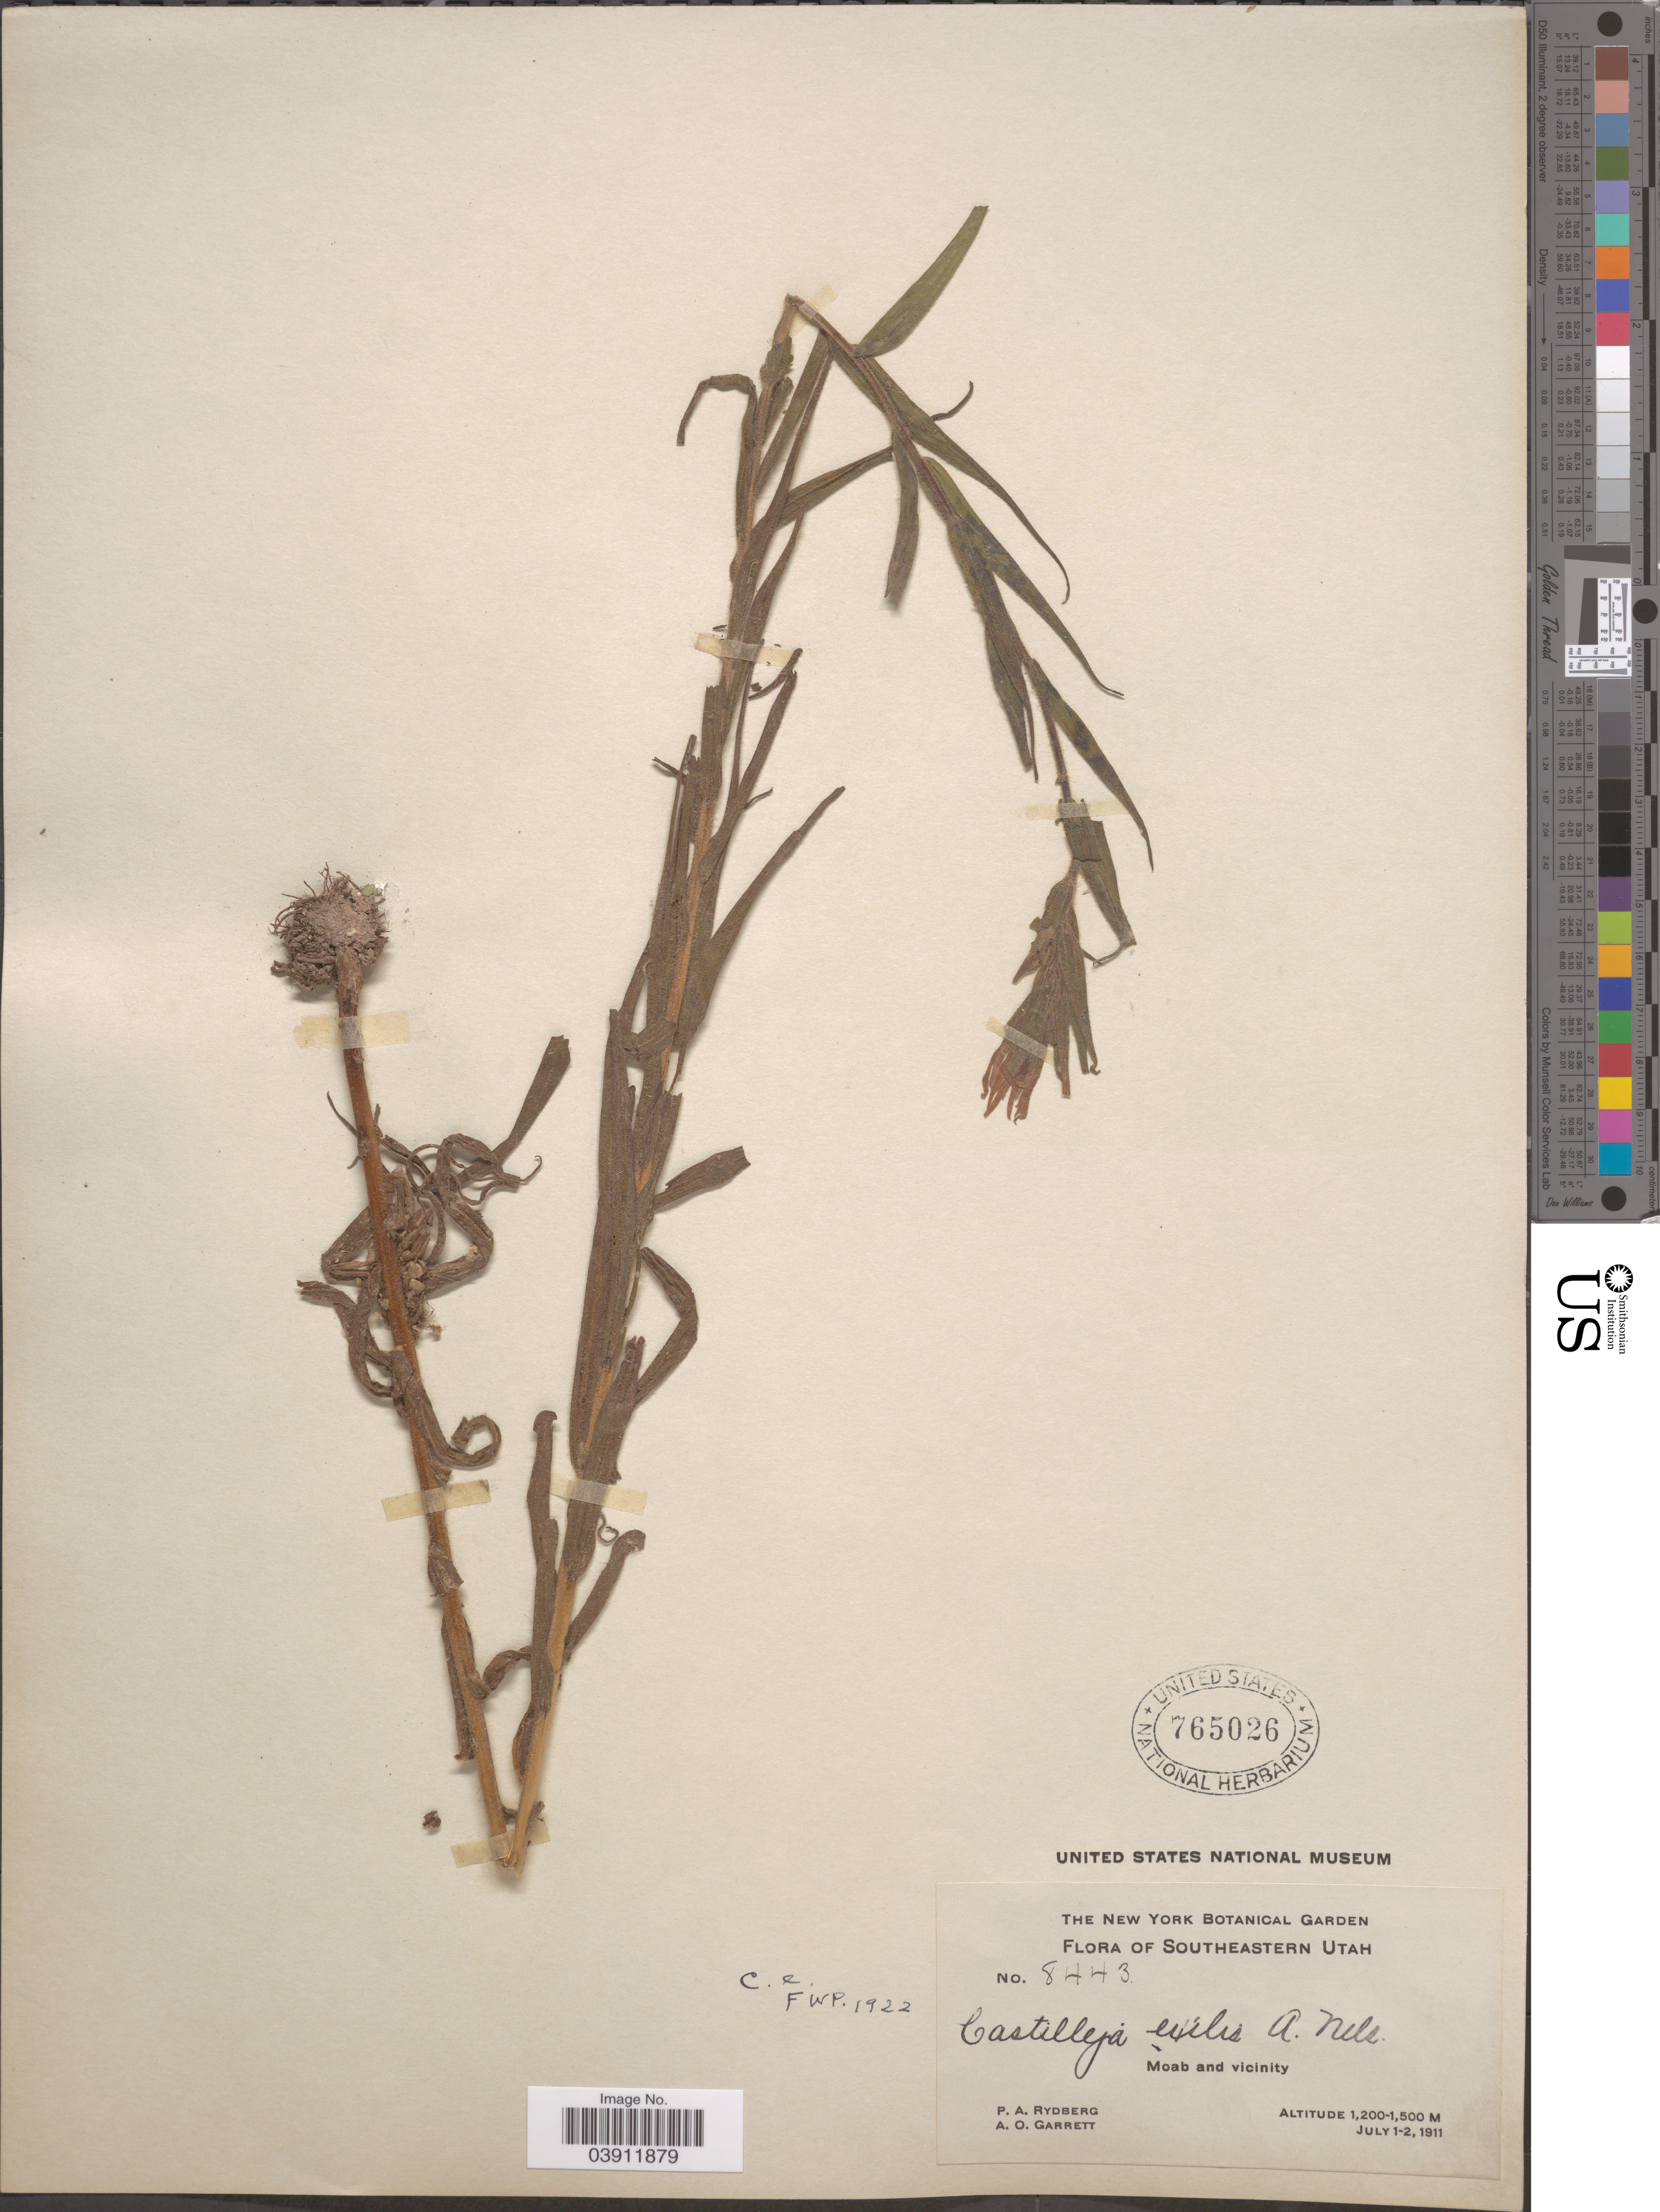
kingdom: Plantae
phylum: Tracheophyta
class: Magnoliopsida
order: Lamiales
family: Orobanchaceae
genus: Castilleja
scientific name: Castilleja exilis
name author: A. Nelson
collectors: P. A. Rydberg & A. O. Garrett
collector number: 8443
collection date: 1911-07-01/1911-07-02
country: United States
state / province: Utah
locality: Southeastern Utah. Moab and vicinity.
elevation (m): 1200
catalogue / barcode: US 765026